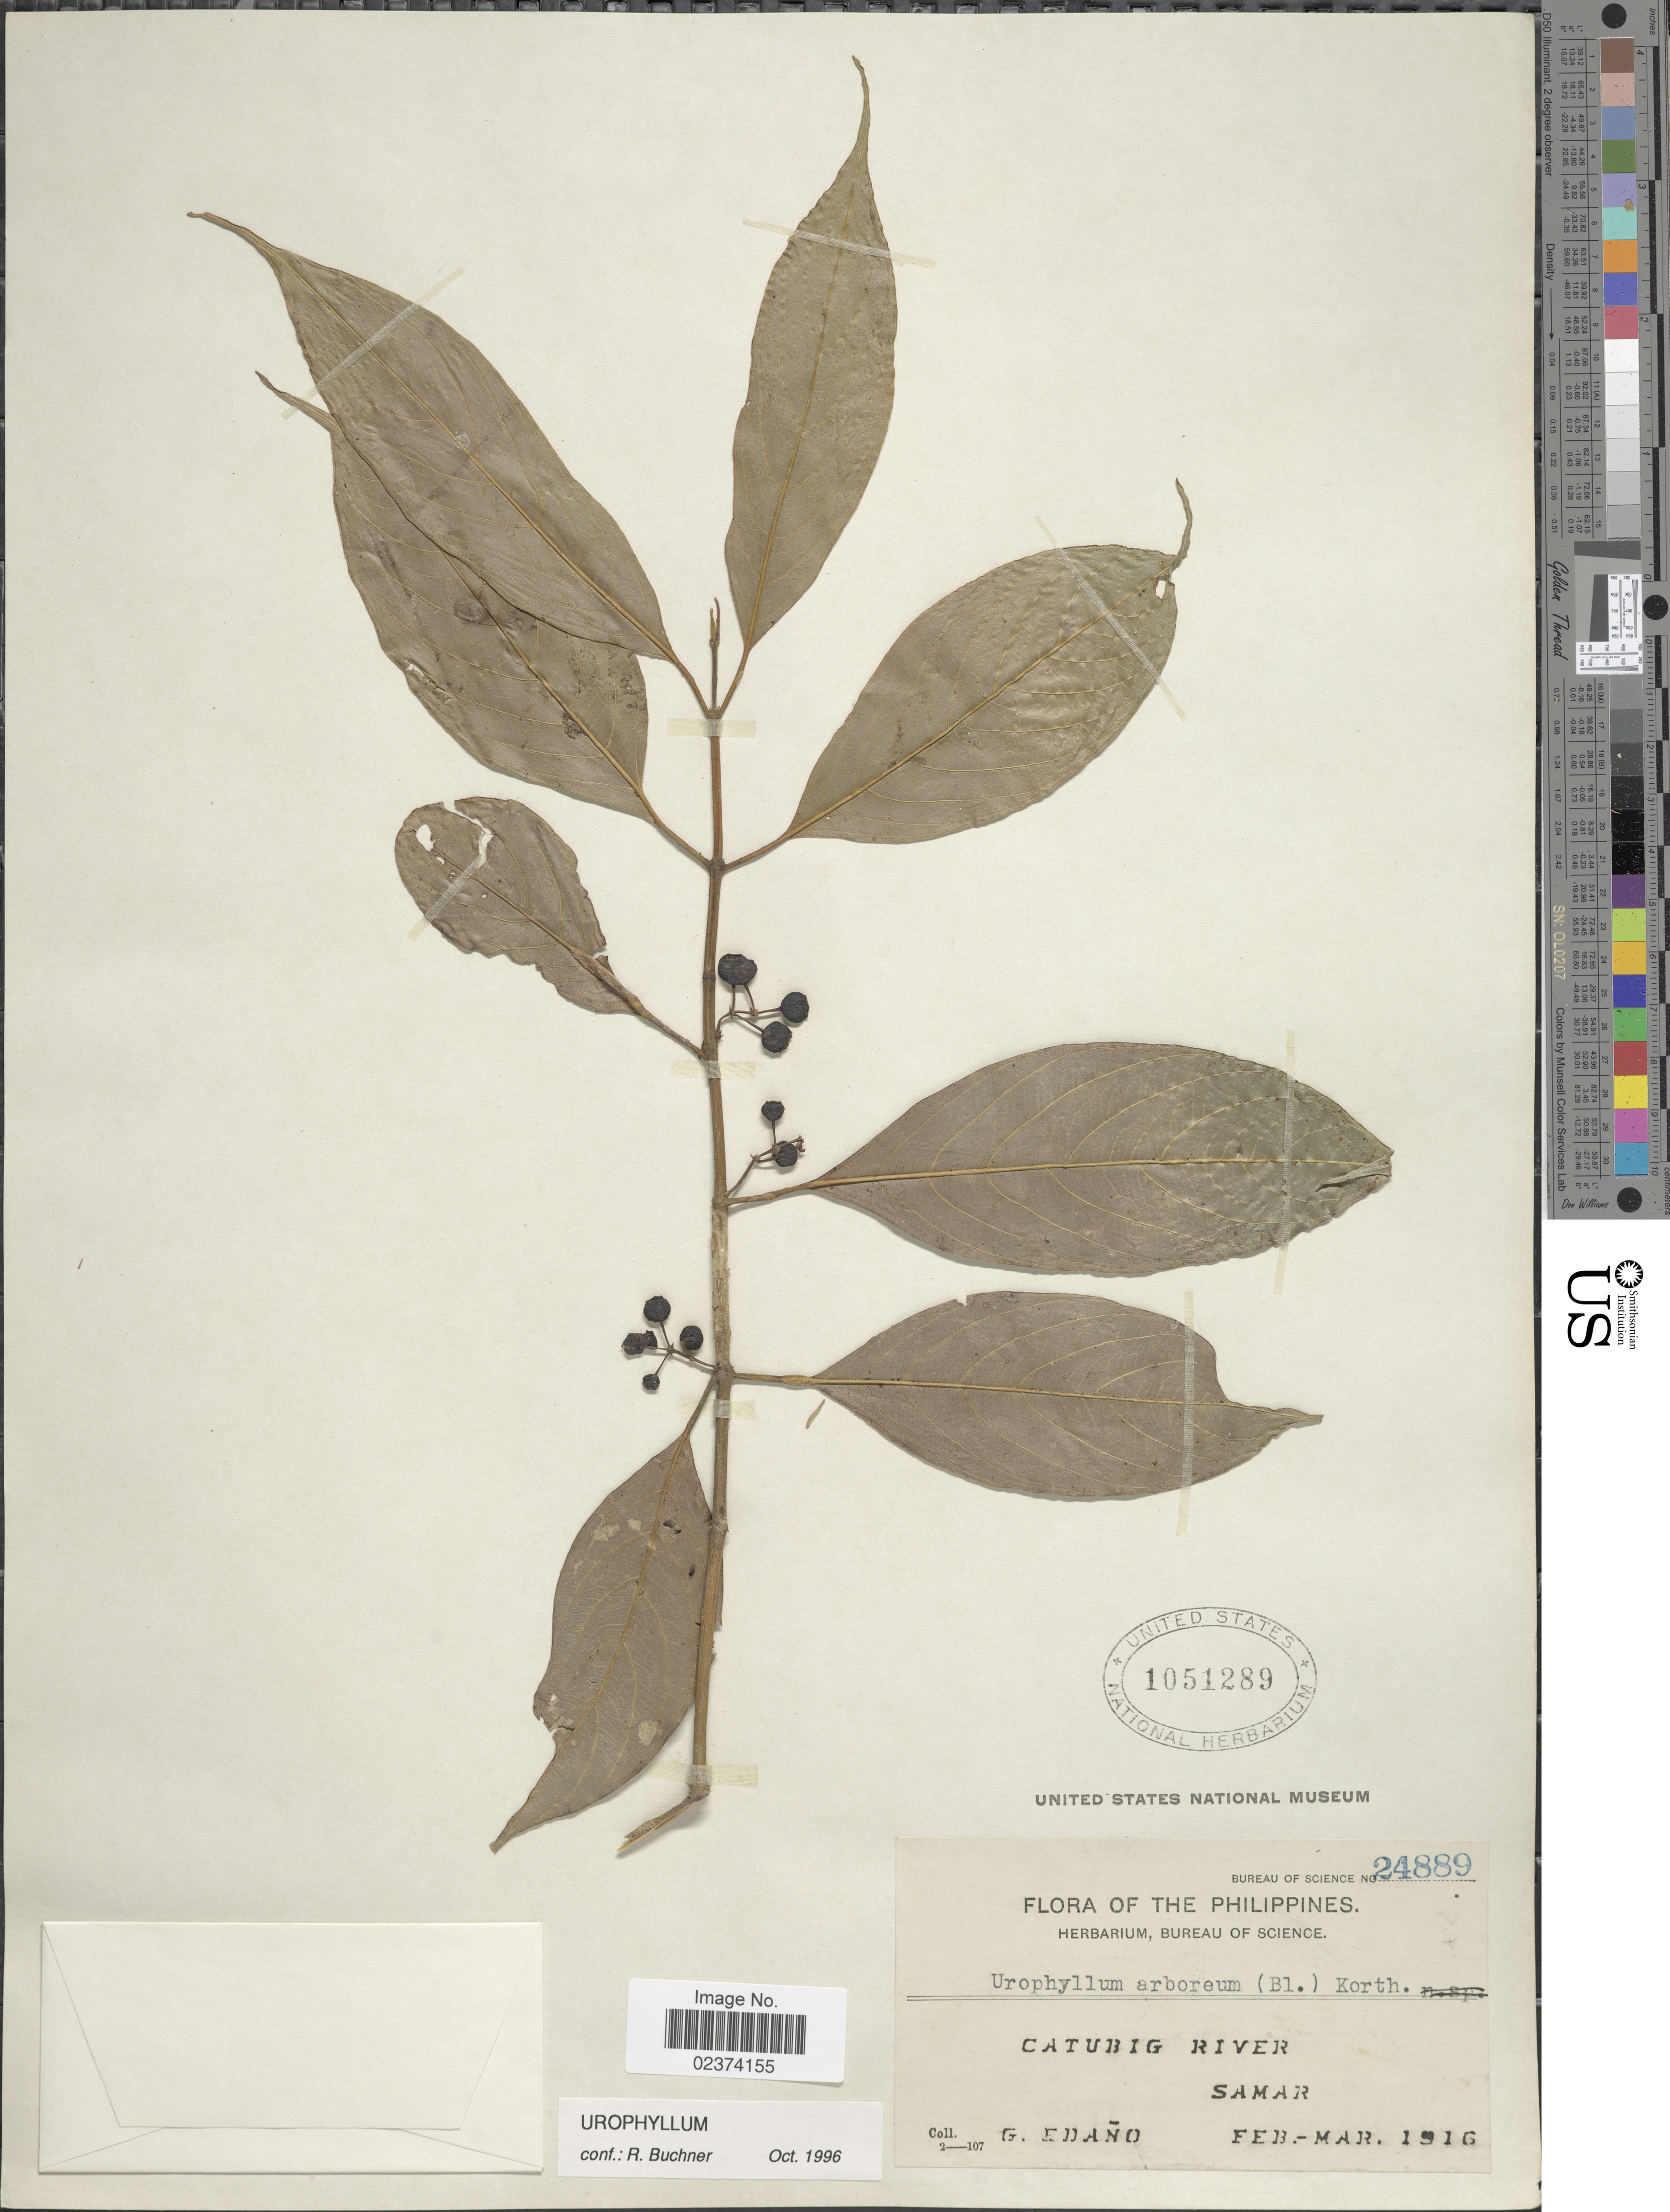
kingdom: Plantae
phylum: Tracheophyta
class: Magnoliopsida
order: Gentianales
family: Rubiaceae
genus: Urophyllum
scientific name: Urophyllum sp.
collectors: G. Edaño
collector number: Bureau of Science 24889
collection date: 1916-02/1916-03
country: Philippines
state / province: Eastern Visayas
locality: Catubig River, Samar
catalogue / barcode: US 1051289